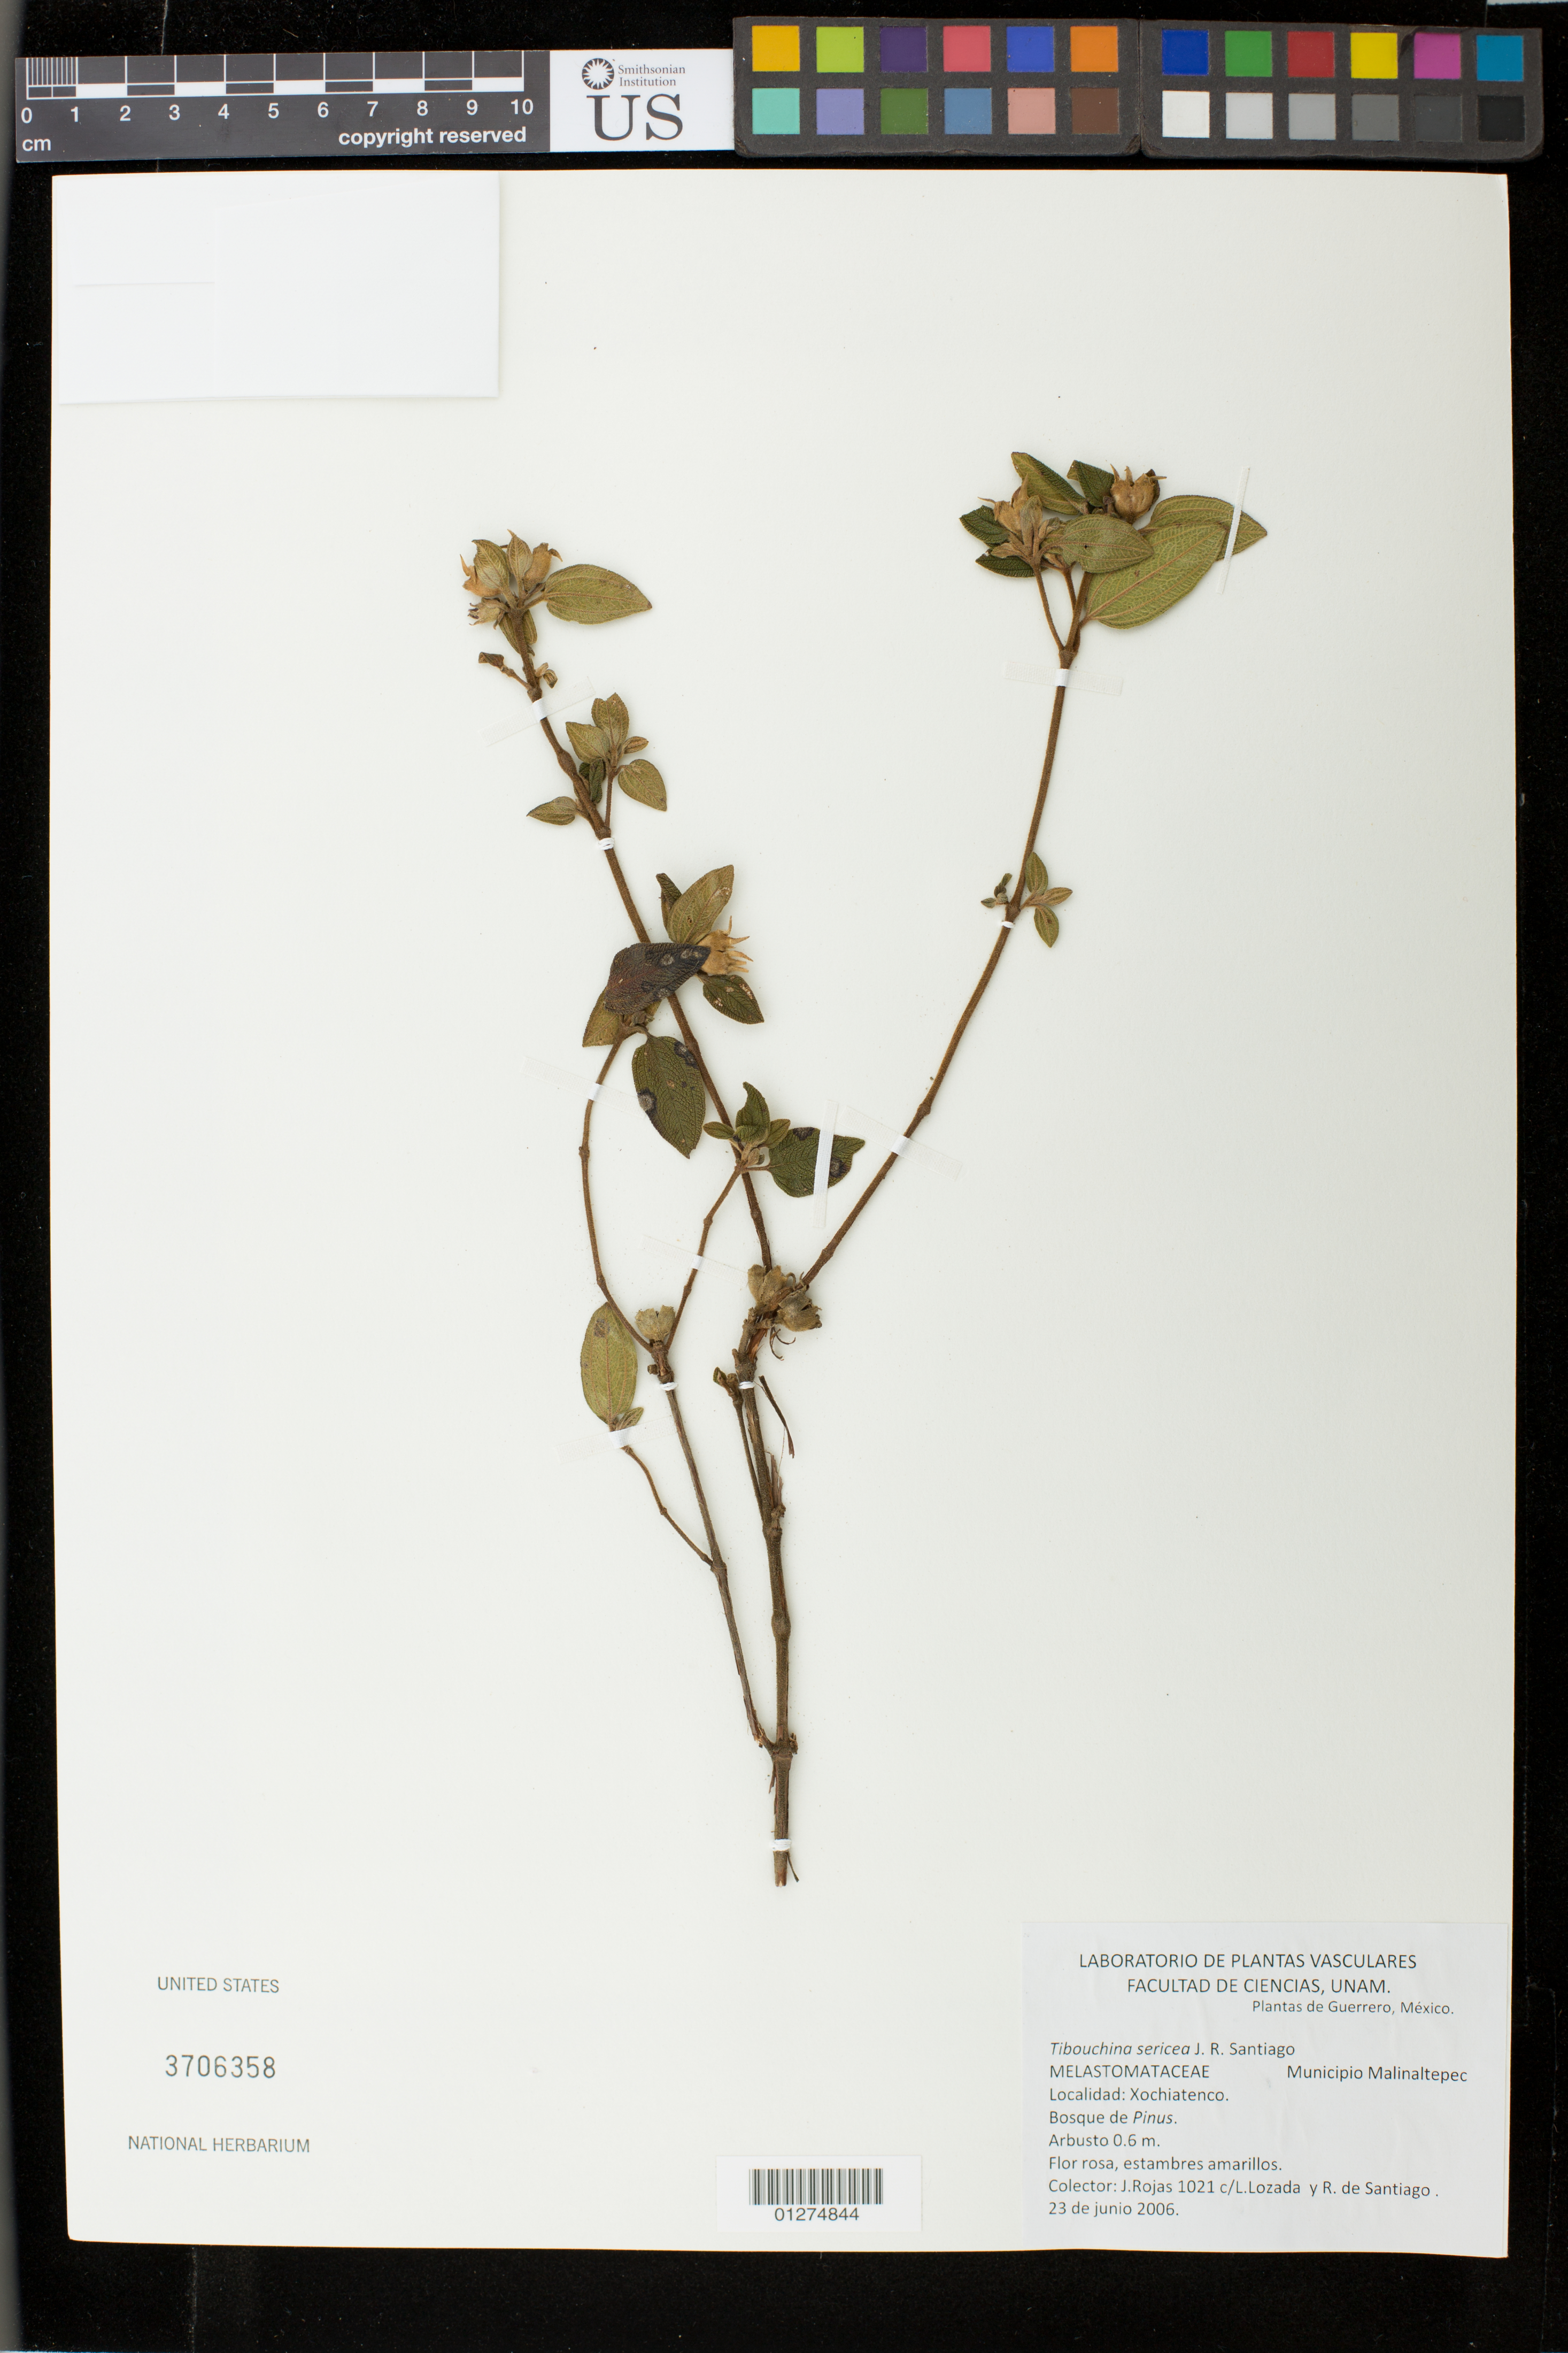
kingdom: Plantae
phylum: Tracheophyta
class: Magnoliopsida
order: Myrtales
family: Melastomataceae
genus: Chaetogastra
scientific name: Chaetogastra sericea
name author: (de Santiago) P.J.F. Guim. & Michelang.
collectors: J. Rojas, L. Lozada & J. R. de Santiago Gómez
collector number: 1021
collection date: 2006-06-23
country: Mexico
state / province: Guerrero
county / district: Malinaltepec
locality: Xochiatenco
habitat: bosque de Pinus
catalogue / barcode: US 3706358